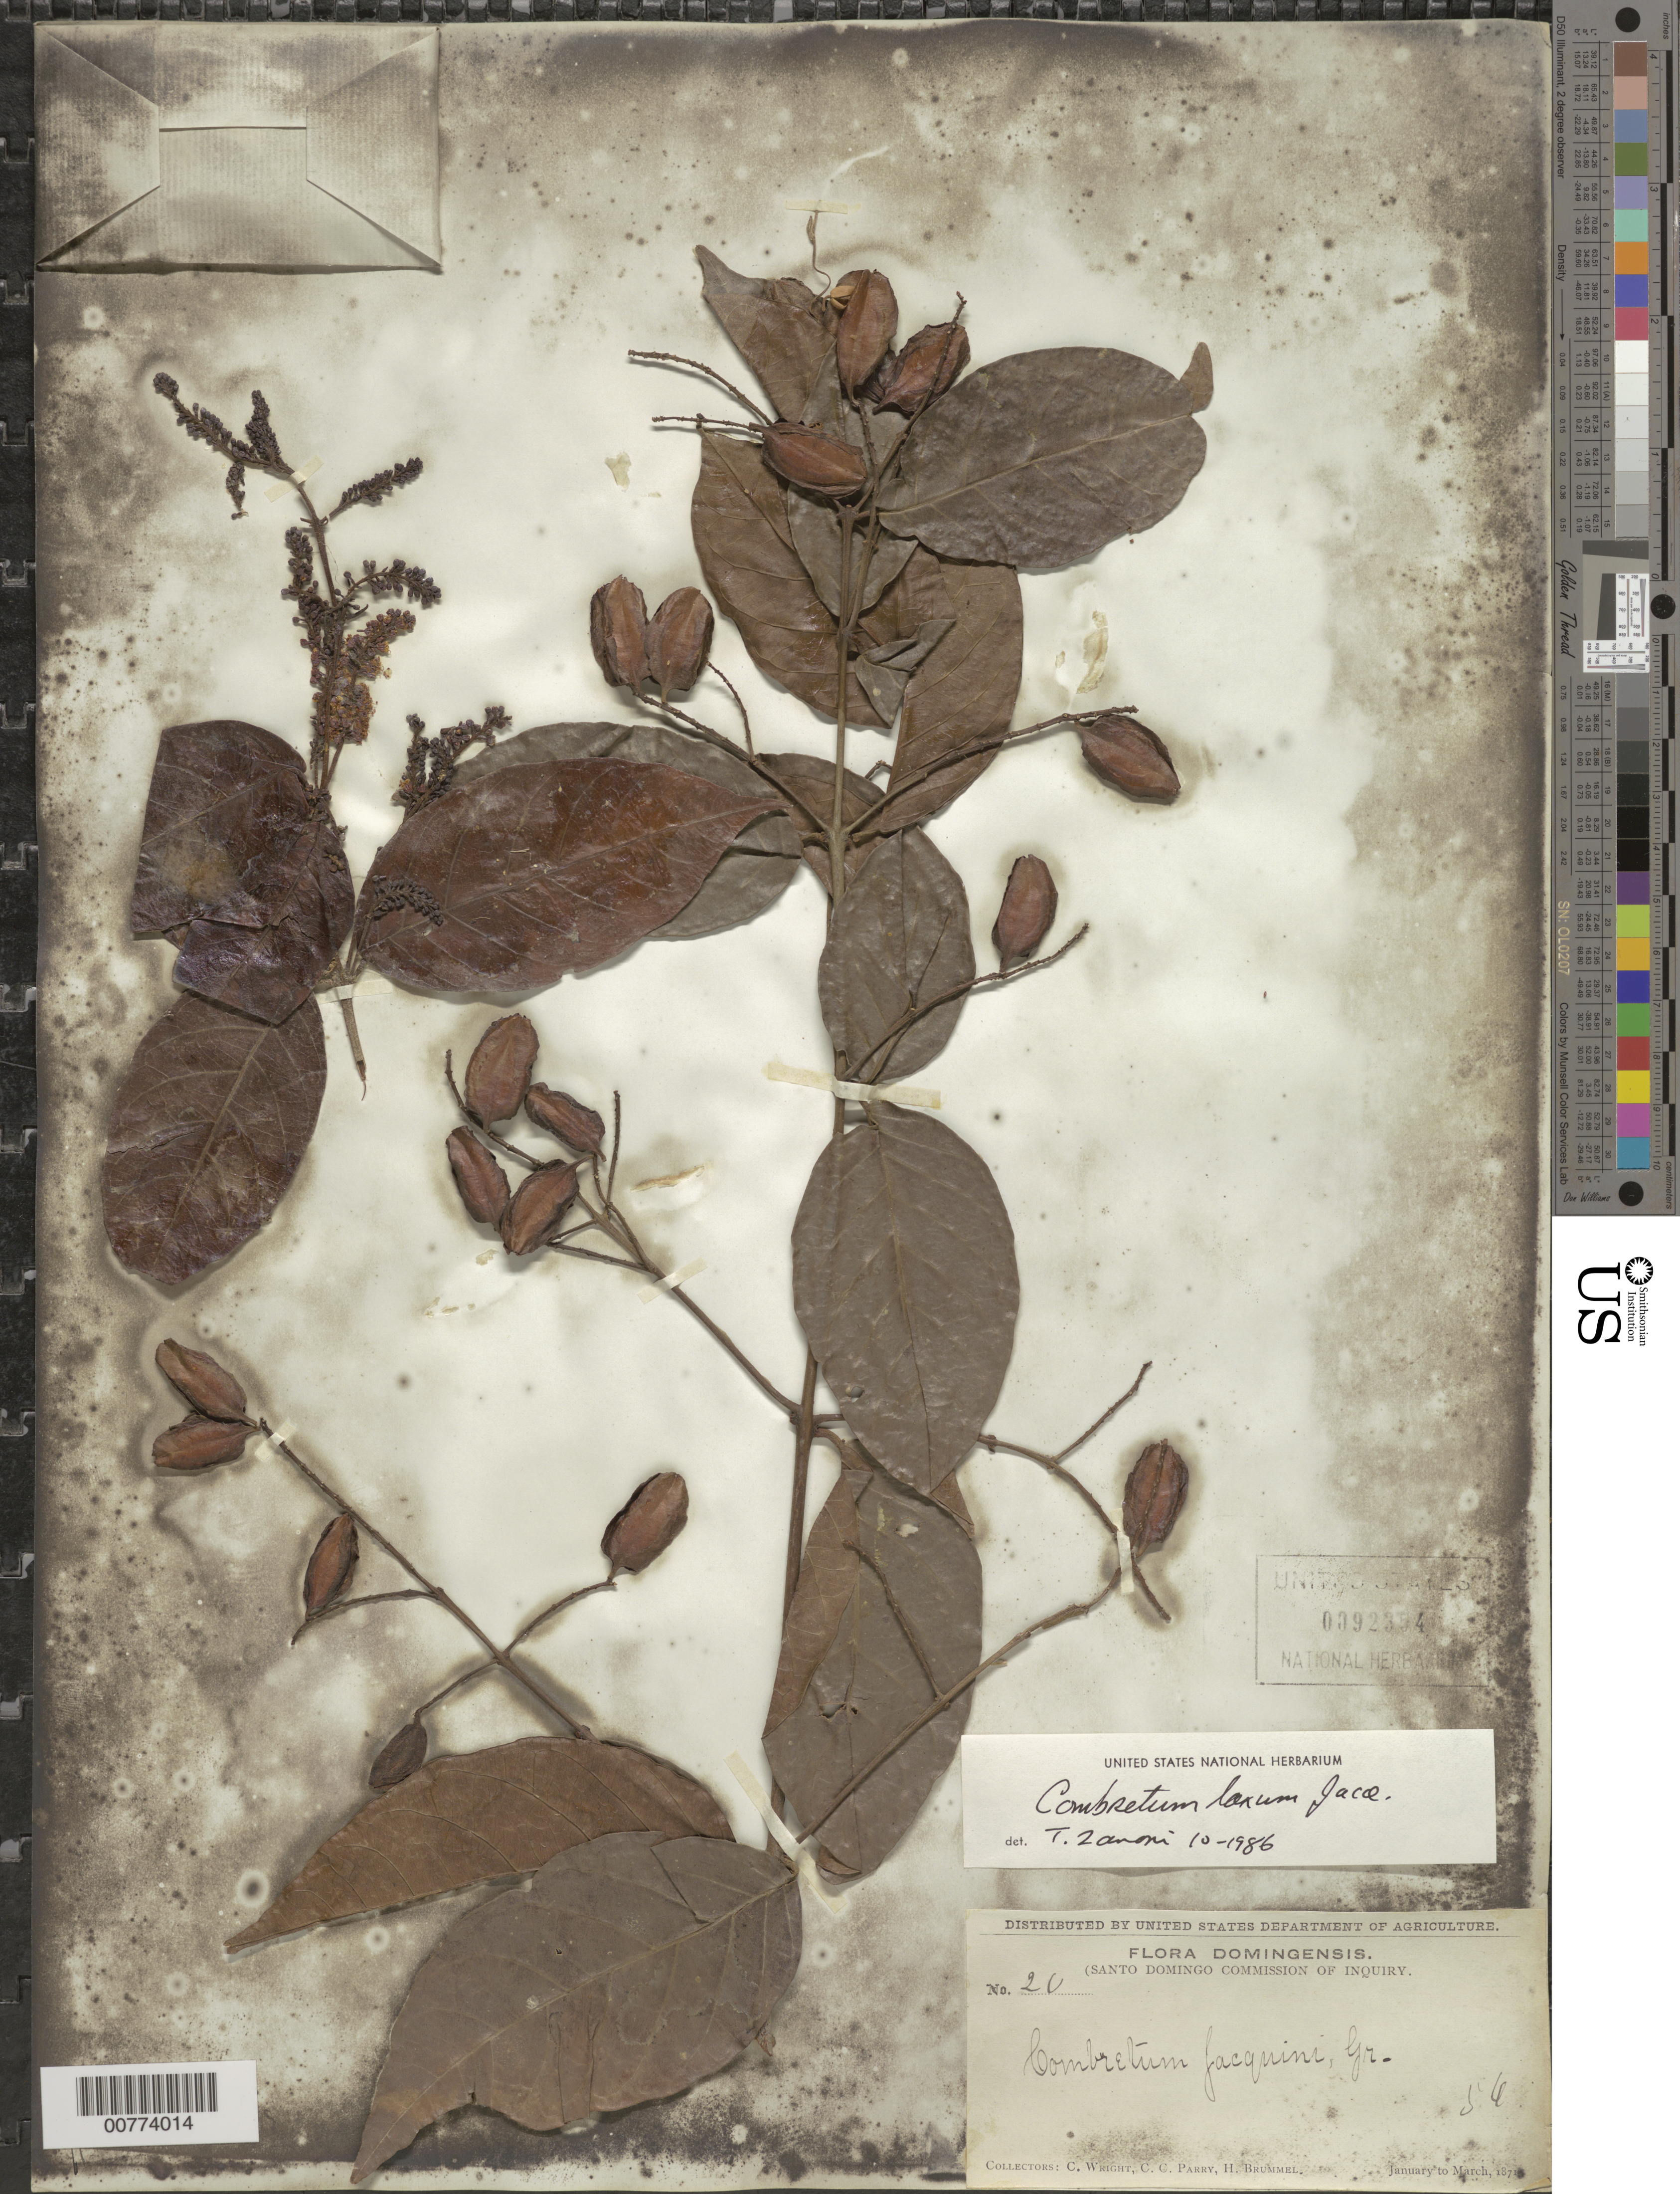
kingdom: Plantae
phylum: Tracheophyta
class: Magnoliopsida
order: Myrtales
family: Combretaceae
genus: Combretum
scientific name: Combretum laxum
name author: Jacq.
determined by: Zanoni, T. A., (NY), New York Botanical Garden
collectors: C. Wright, C. C. Parry & H. Brummel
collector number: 20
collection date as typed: Jan 1871 to -- Mar 1871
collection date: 1871-01/1871-03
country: Dominican Republic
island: Hispaniola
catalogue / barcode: US 92354